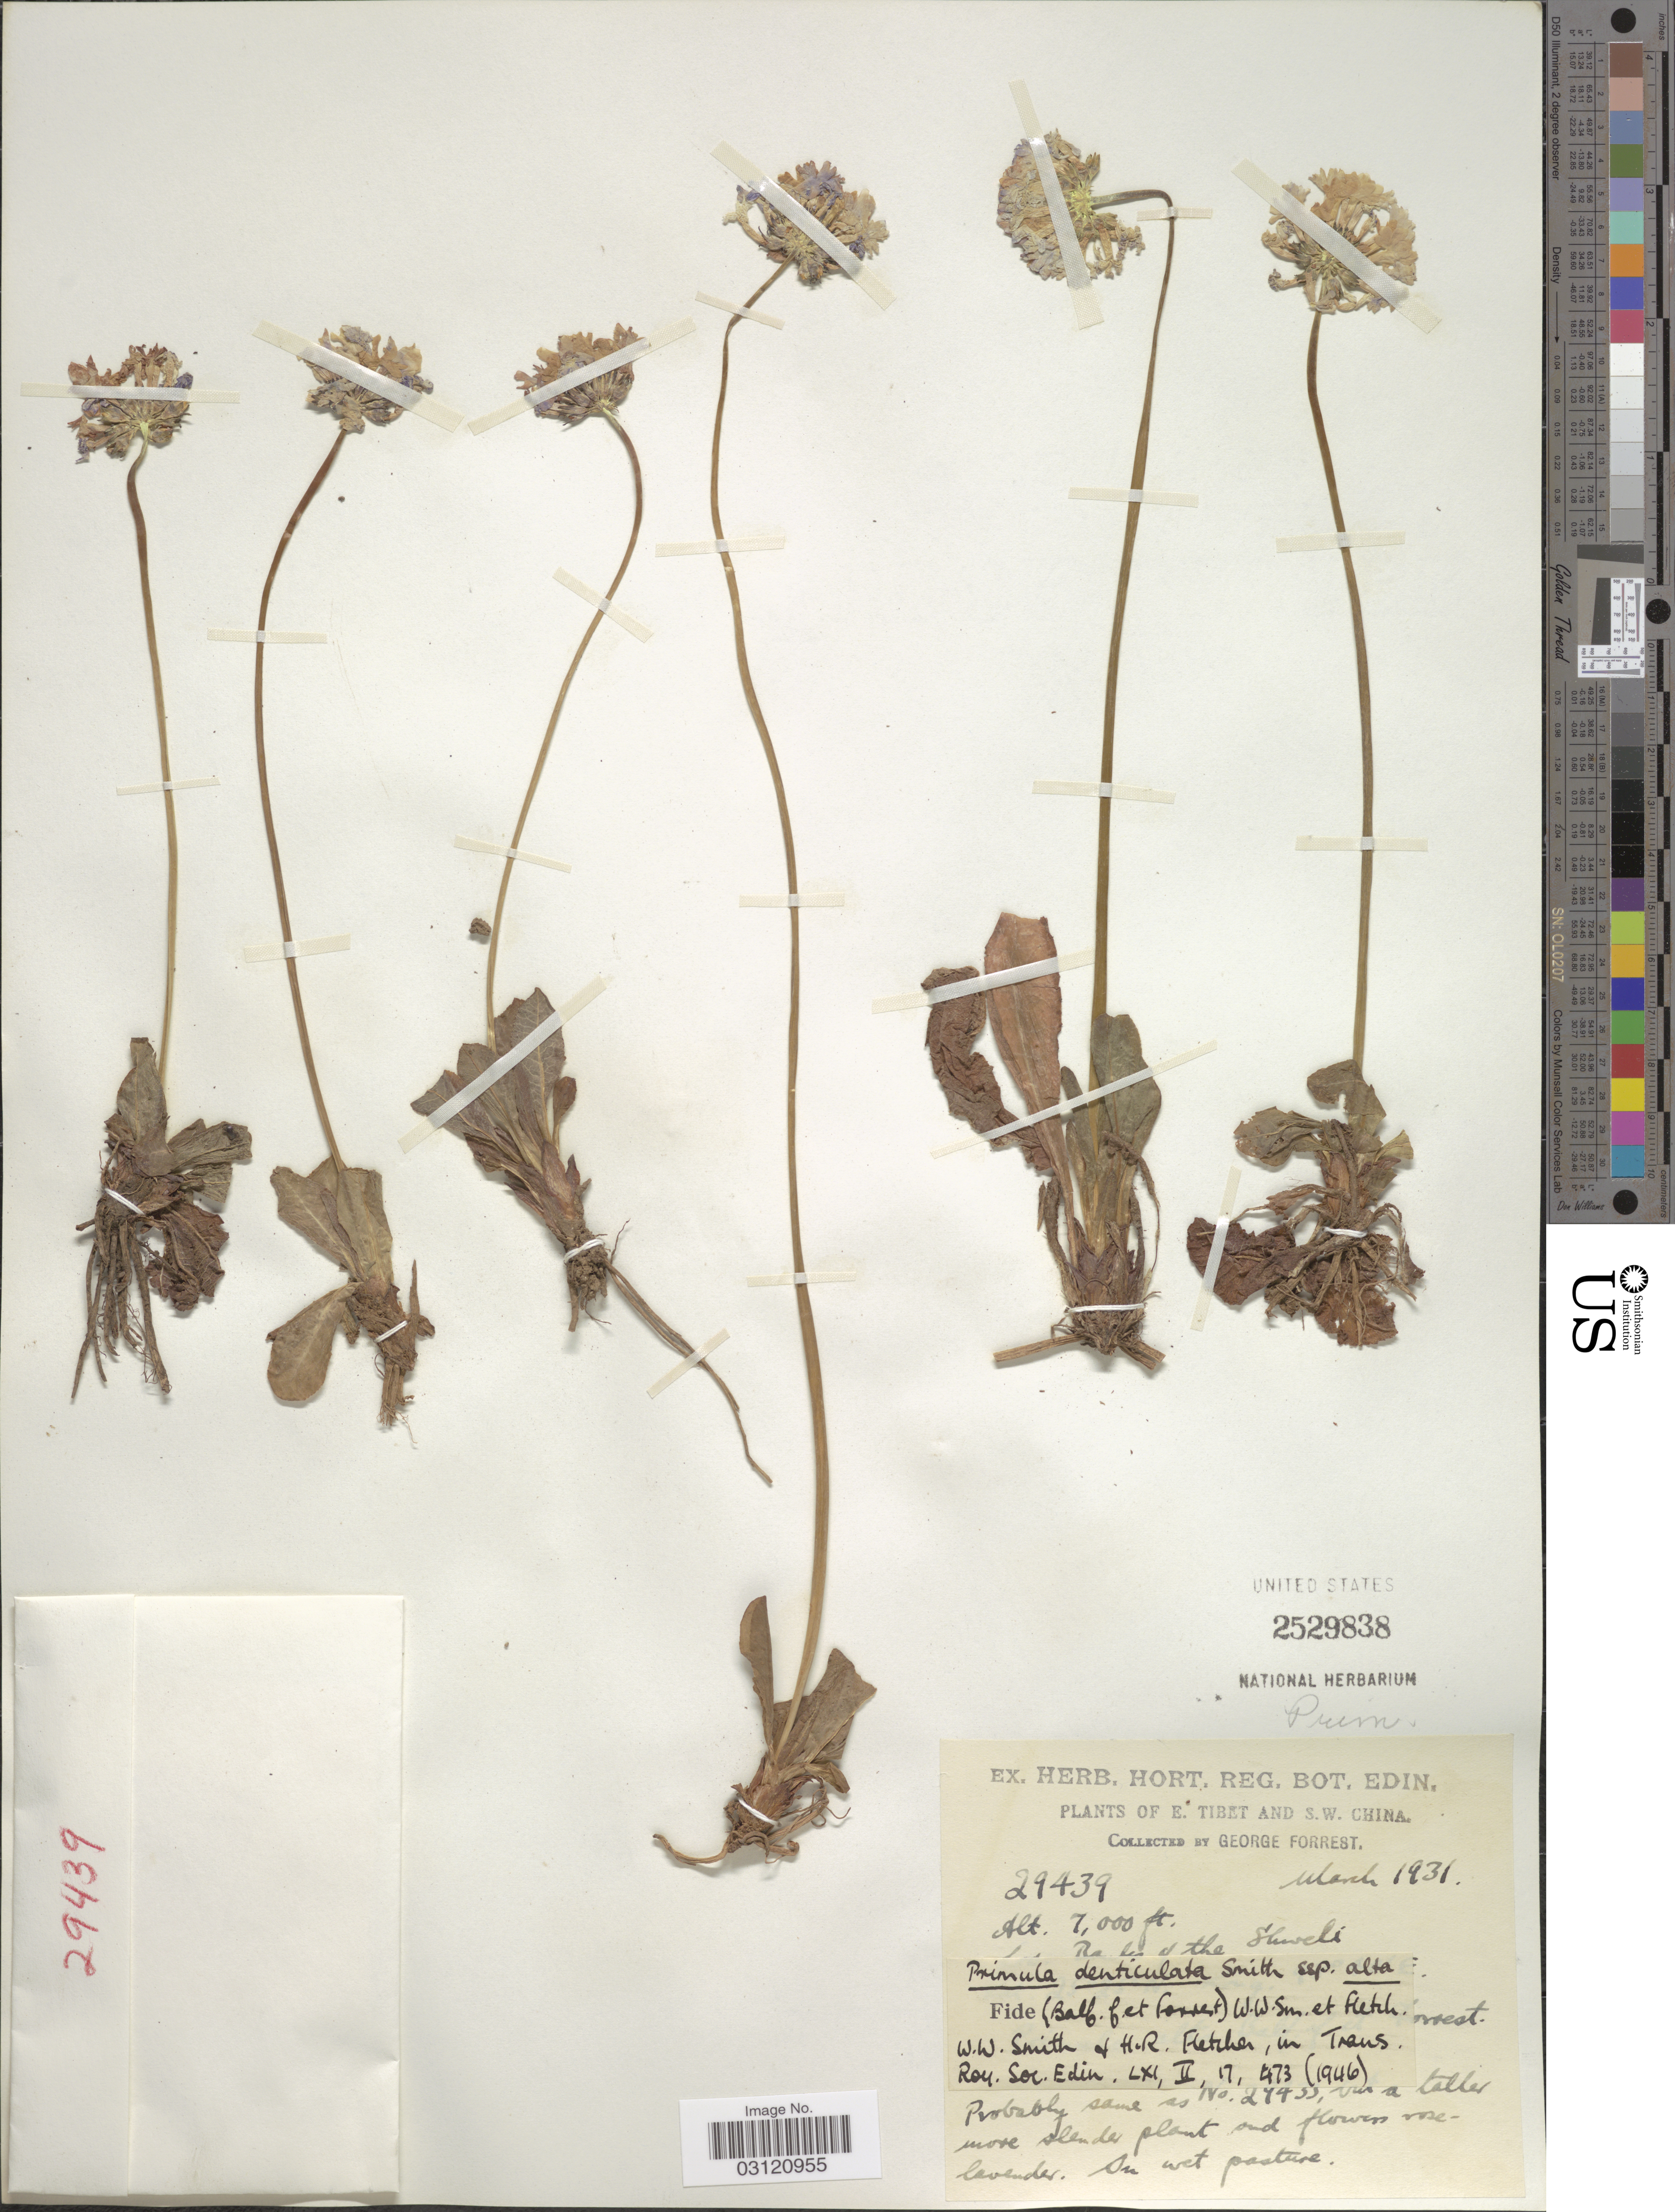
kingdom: Plantae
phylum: Tracheophyta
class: Magnoliopsida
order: Ericales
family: Primulaceae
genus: Primula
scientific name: Primula denticulata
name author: Sm.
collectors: G. Forrest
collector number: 29439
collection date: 1931-03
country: China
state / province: Xizang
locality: E. Tibet and S.W. China. [illegible text] the Shweli [illegible text]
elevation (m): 2134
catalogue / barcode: US 2529838